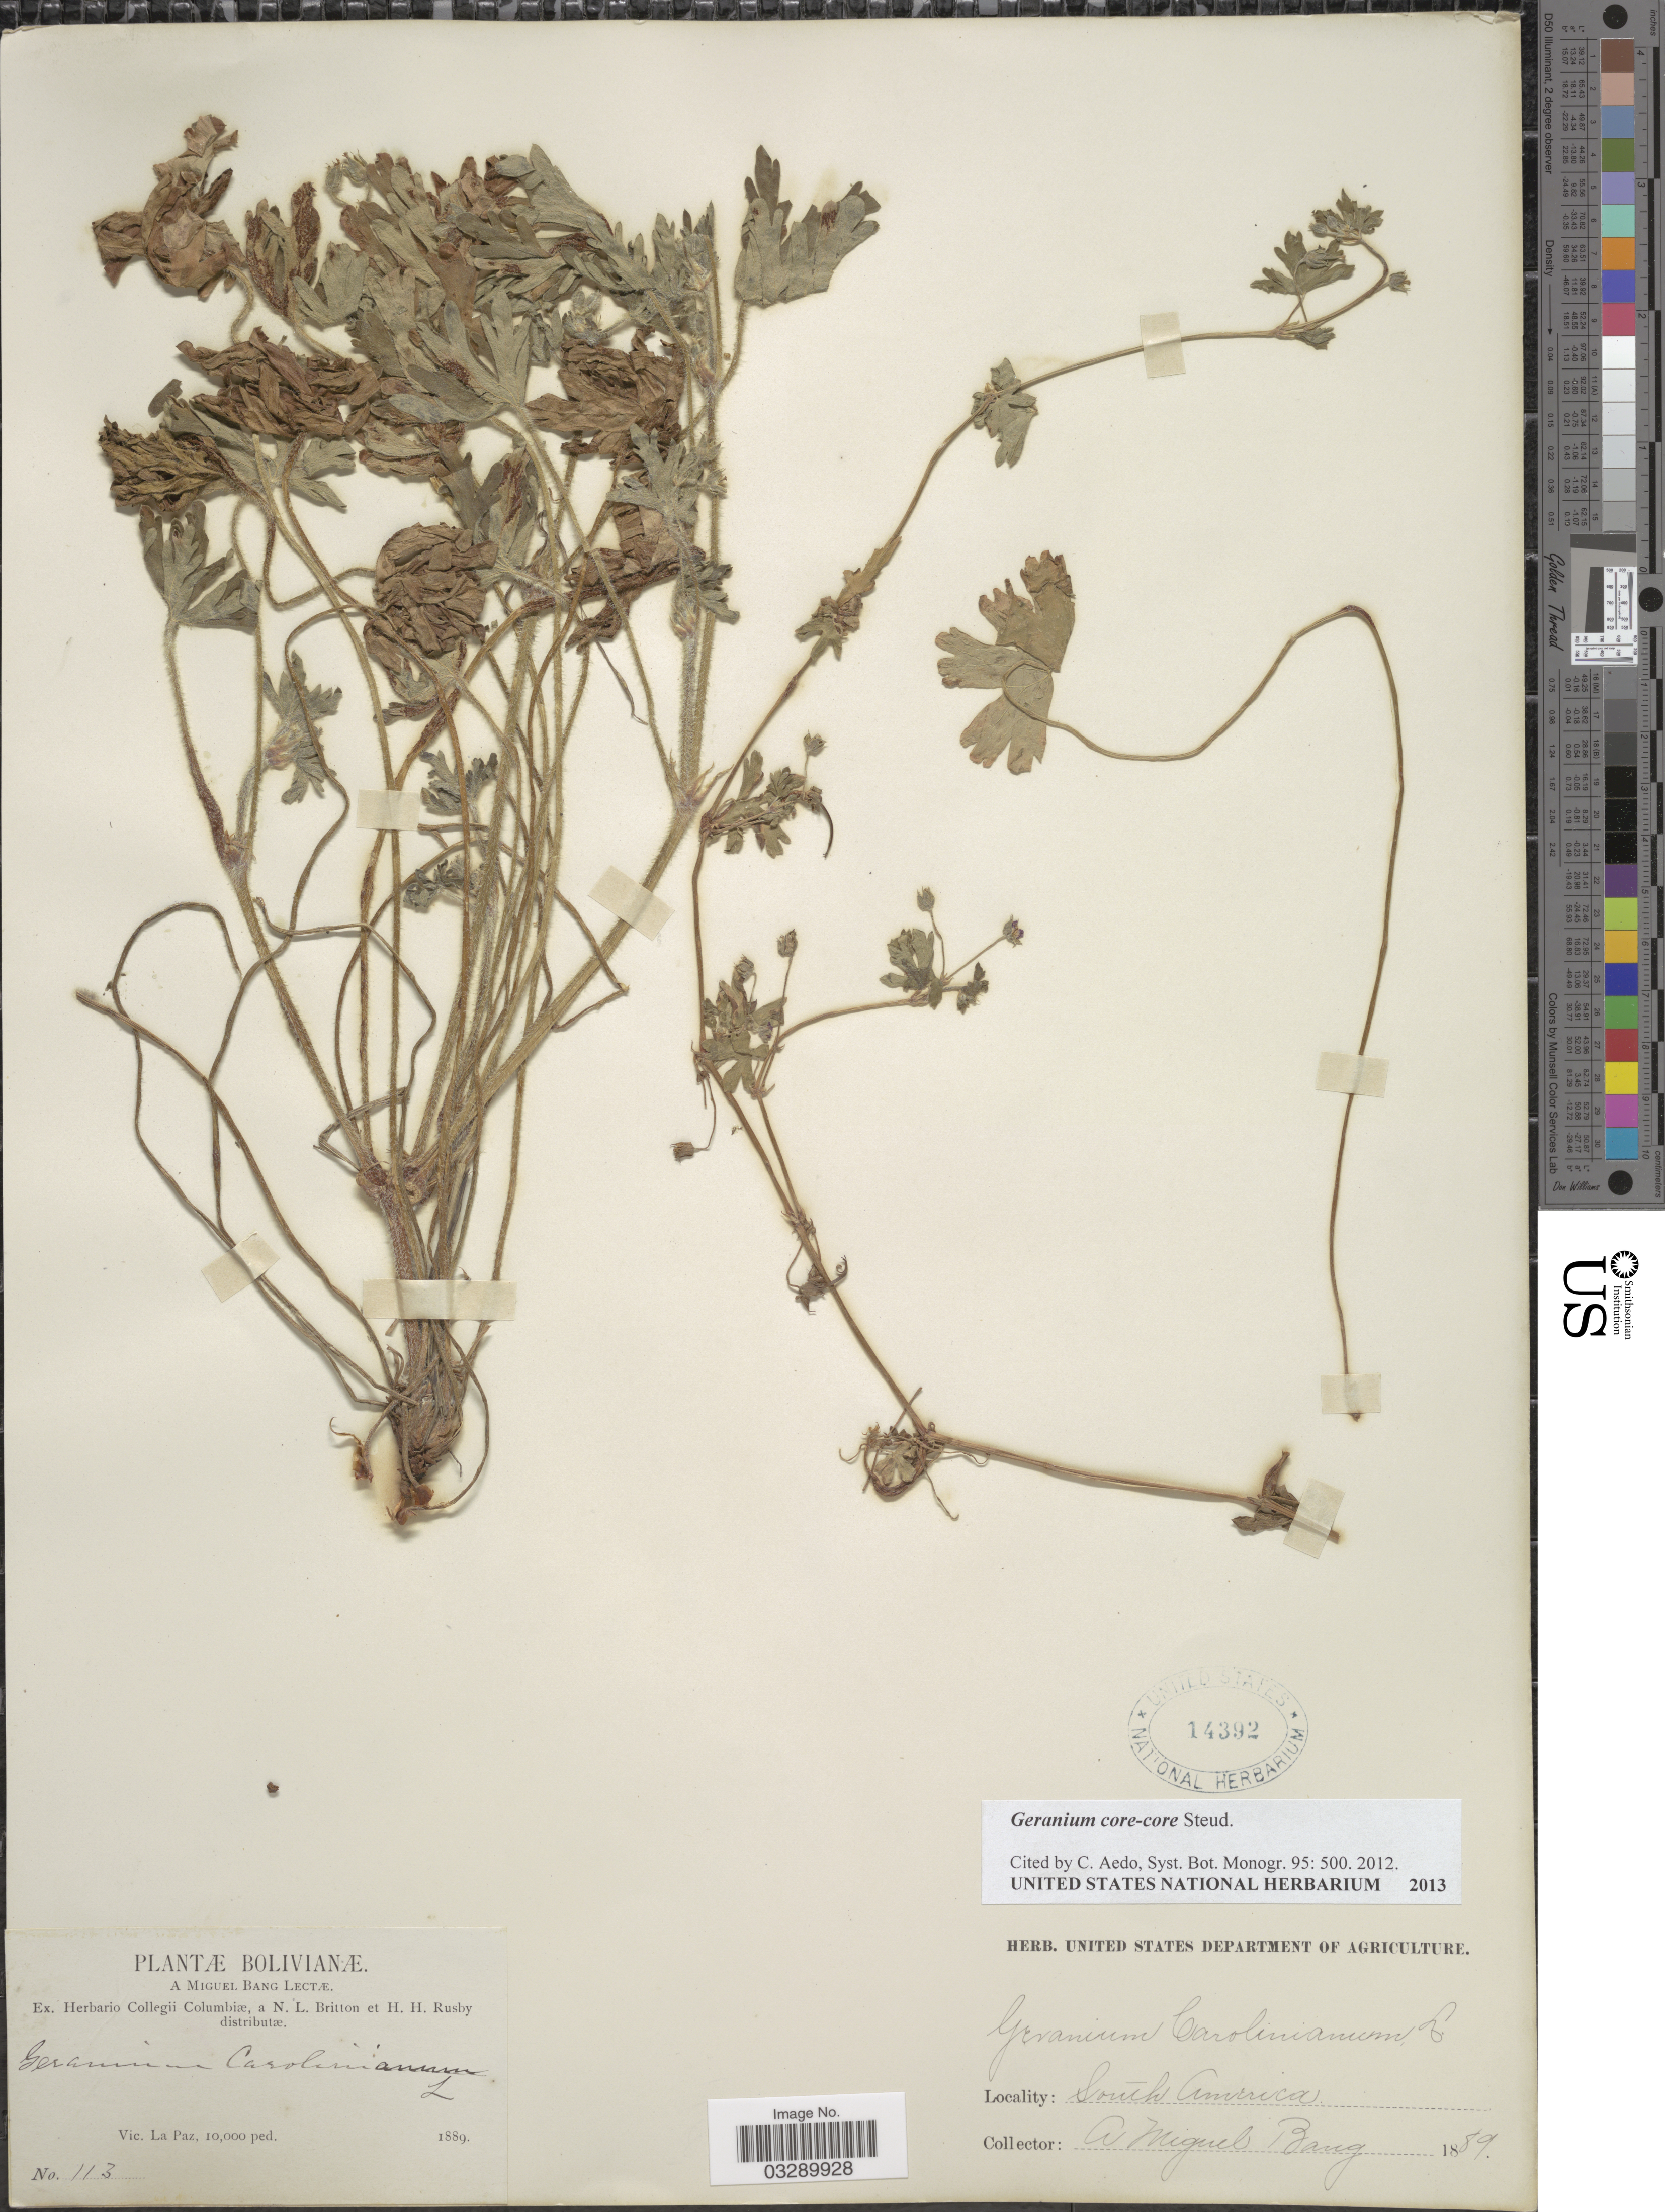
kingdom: Plantae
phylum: Tracheophyta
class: Magnoliopsida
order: Geraniales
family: Geraniaceae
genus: Geranium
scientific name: Geranium core-core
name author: Steud.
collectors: M. Bang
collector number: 113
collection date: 1889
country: Bolivia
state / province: La Paz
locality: Vic. La Paz.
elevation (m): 3048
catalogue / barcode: US 14392